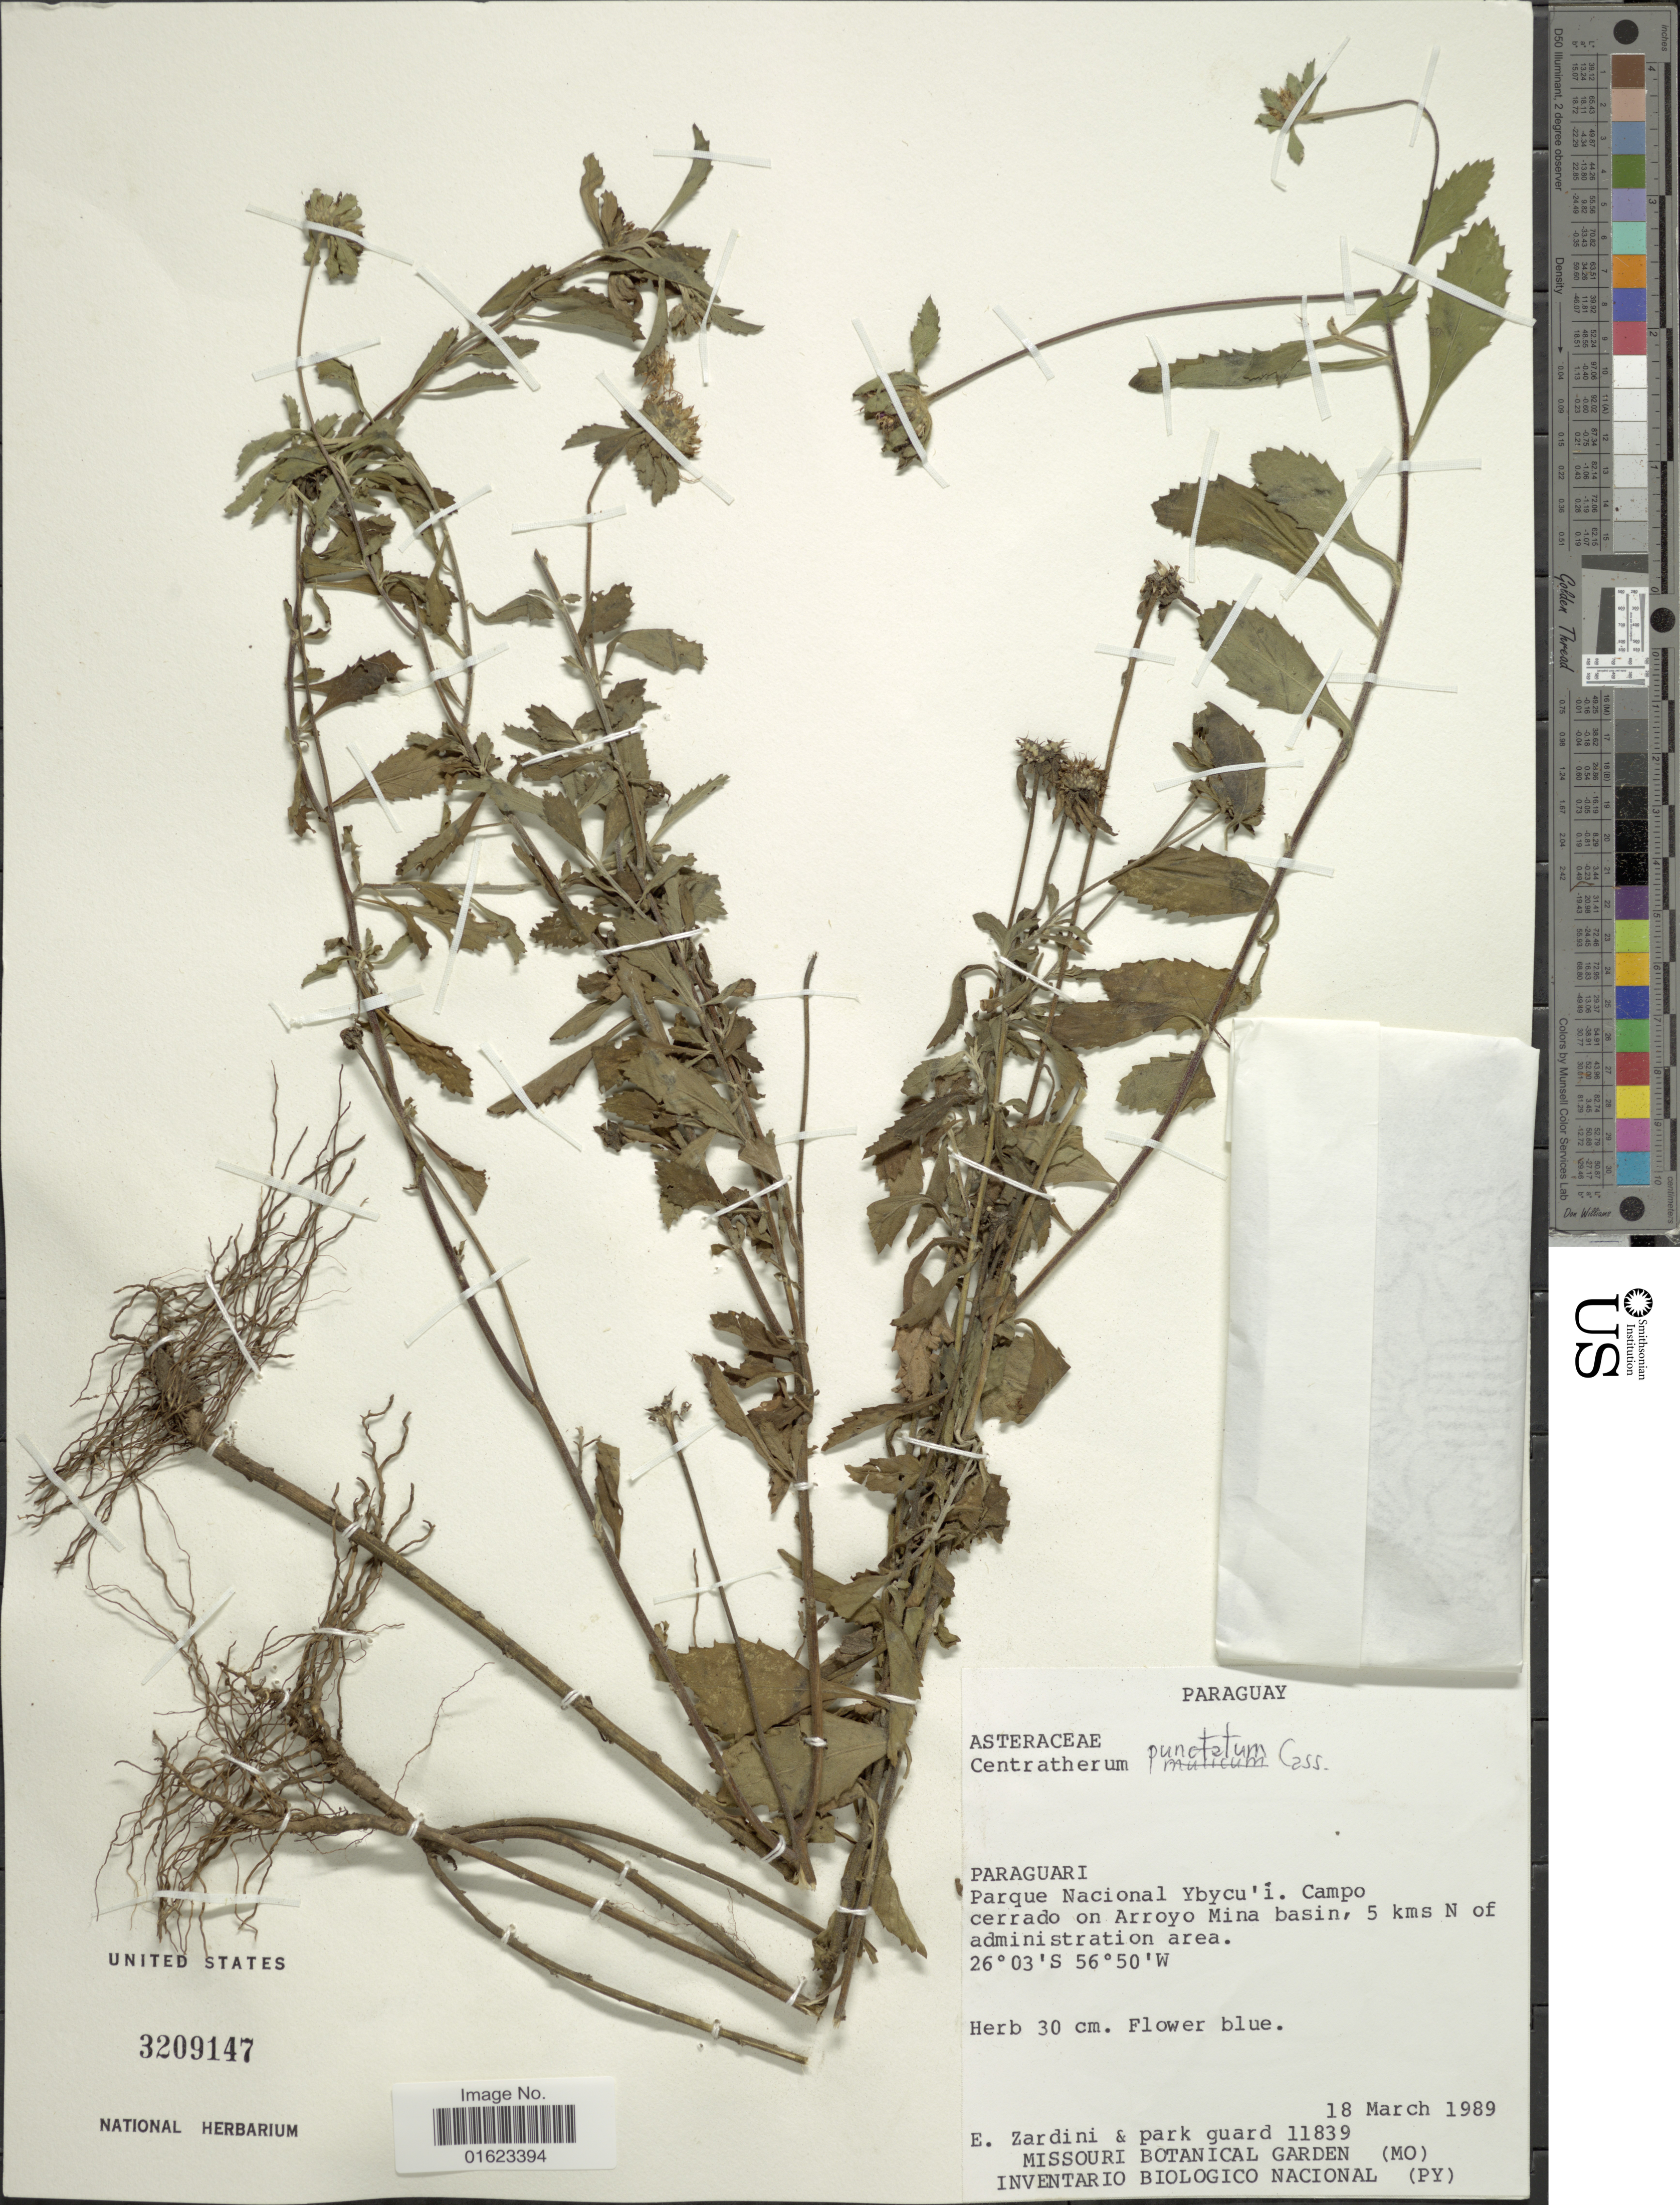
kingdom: Plantae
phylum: Tracheophyta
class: Magnoliopsida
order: Asterales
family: Asteraceae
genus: Centratherum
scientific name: Centratherum punctatum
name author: Cass.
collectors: E. M. Zardini & Park guard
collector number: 11839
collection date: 1989-03-18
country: Paraguay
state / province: Paraguari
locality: Paraguari, ParqueNacional Ybycu'i. Campo cerrado on arroyo Mina basin, 5 kms N of administration area.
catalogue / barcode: US 3209147